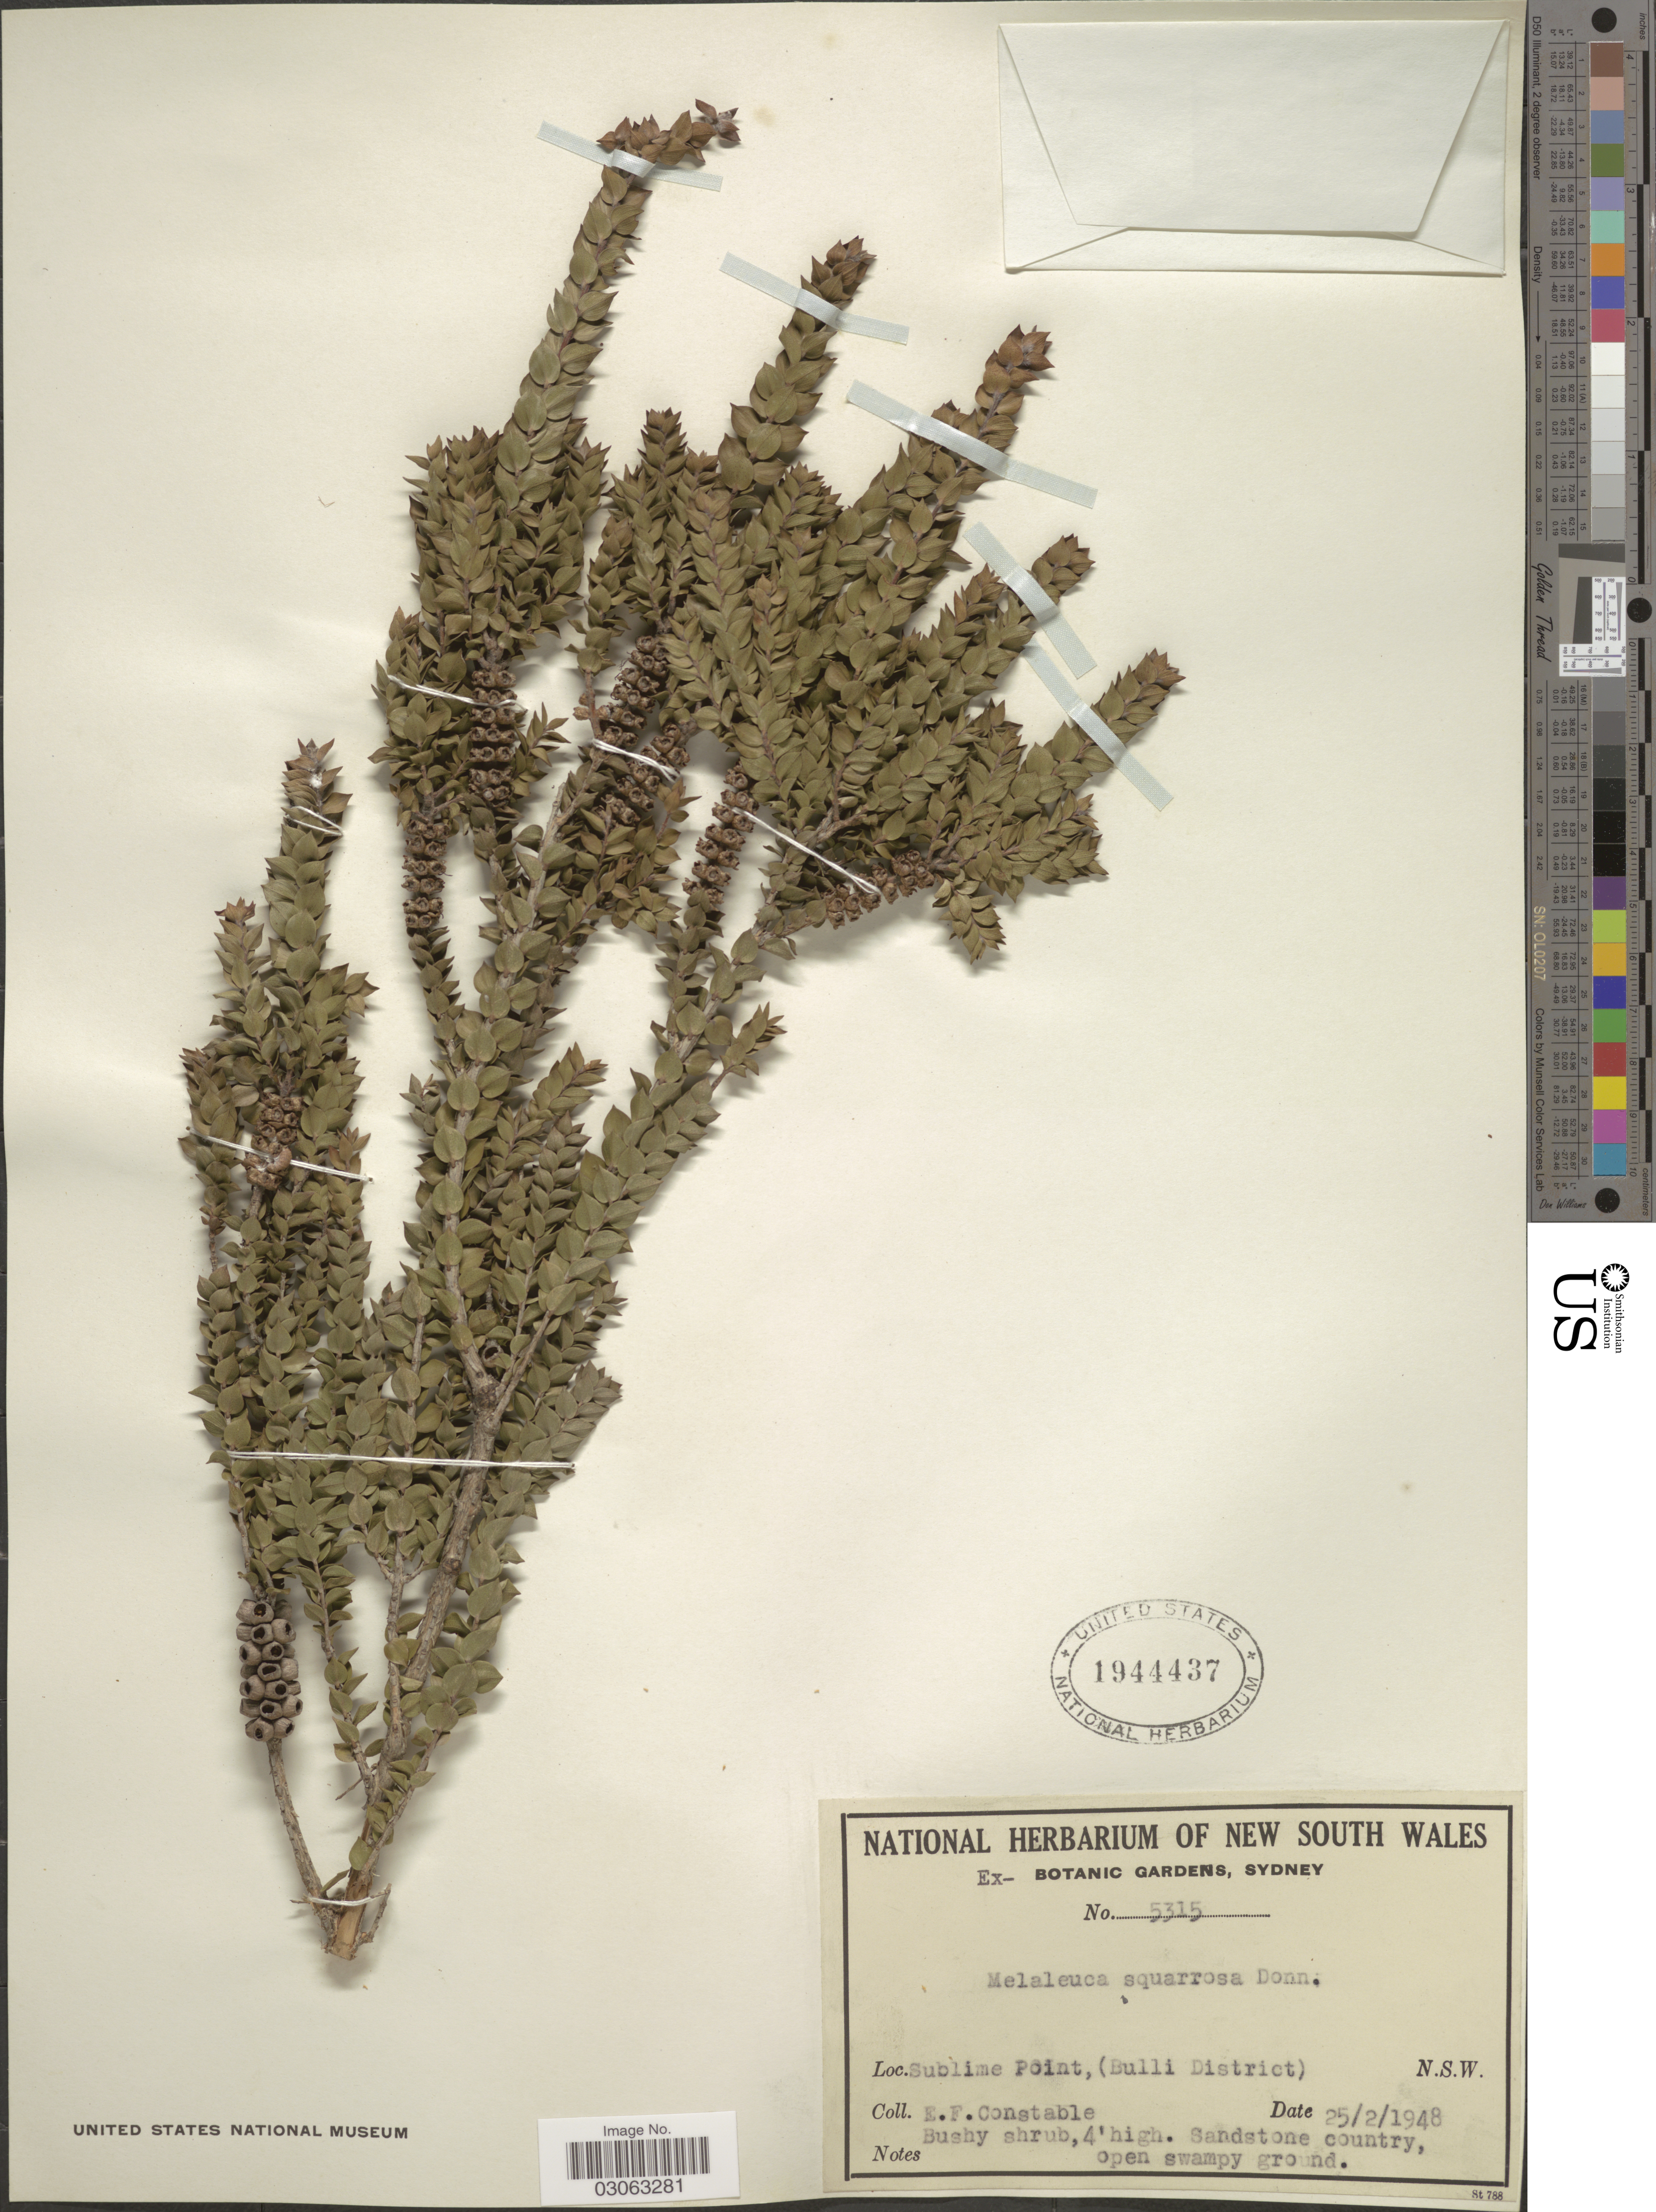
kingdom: Plantae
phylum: Tracheophyta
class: Magnoliopsida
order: Myrtales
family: Myrtaceae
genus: Melaleuca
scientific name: Melaleuca squarrosa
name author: Sm.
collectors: E. F. Constable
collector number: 5313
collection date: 1948-02-25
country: Australia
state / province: New South Wales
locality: Sublime Point, (Bulli District). N.S.W.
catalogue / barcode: US 1944437